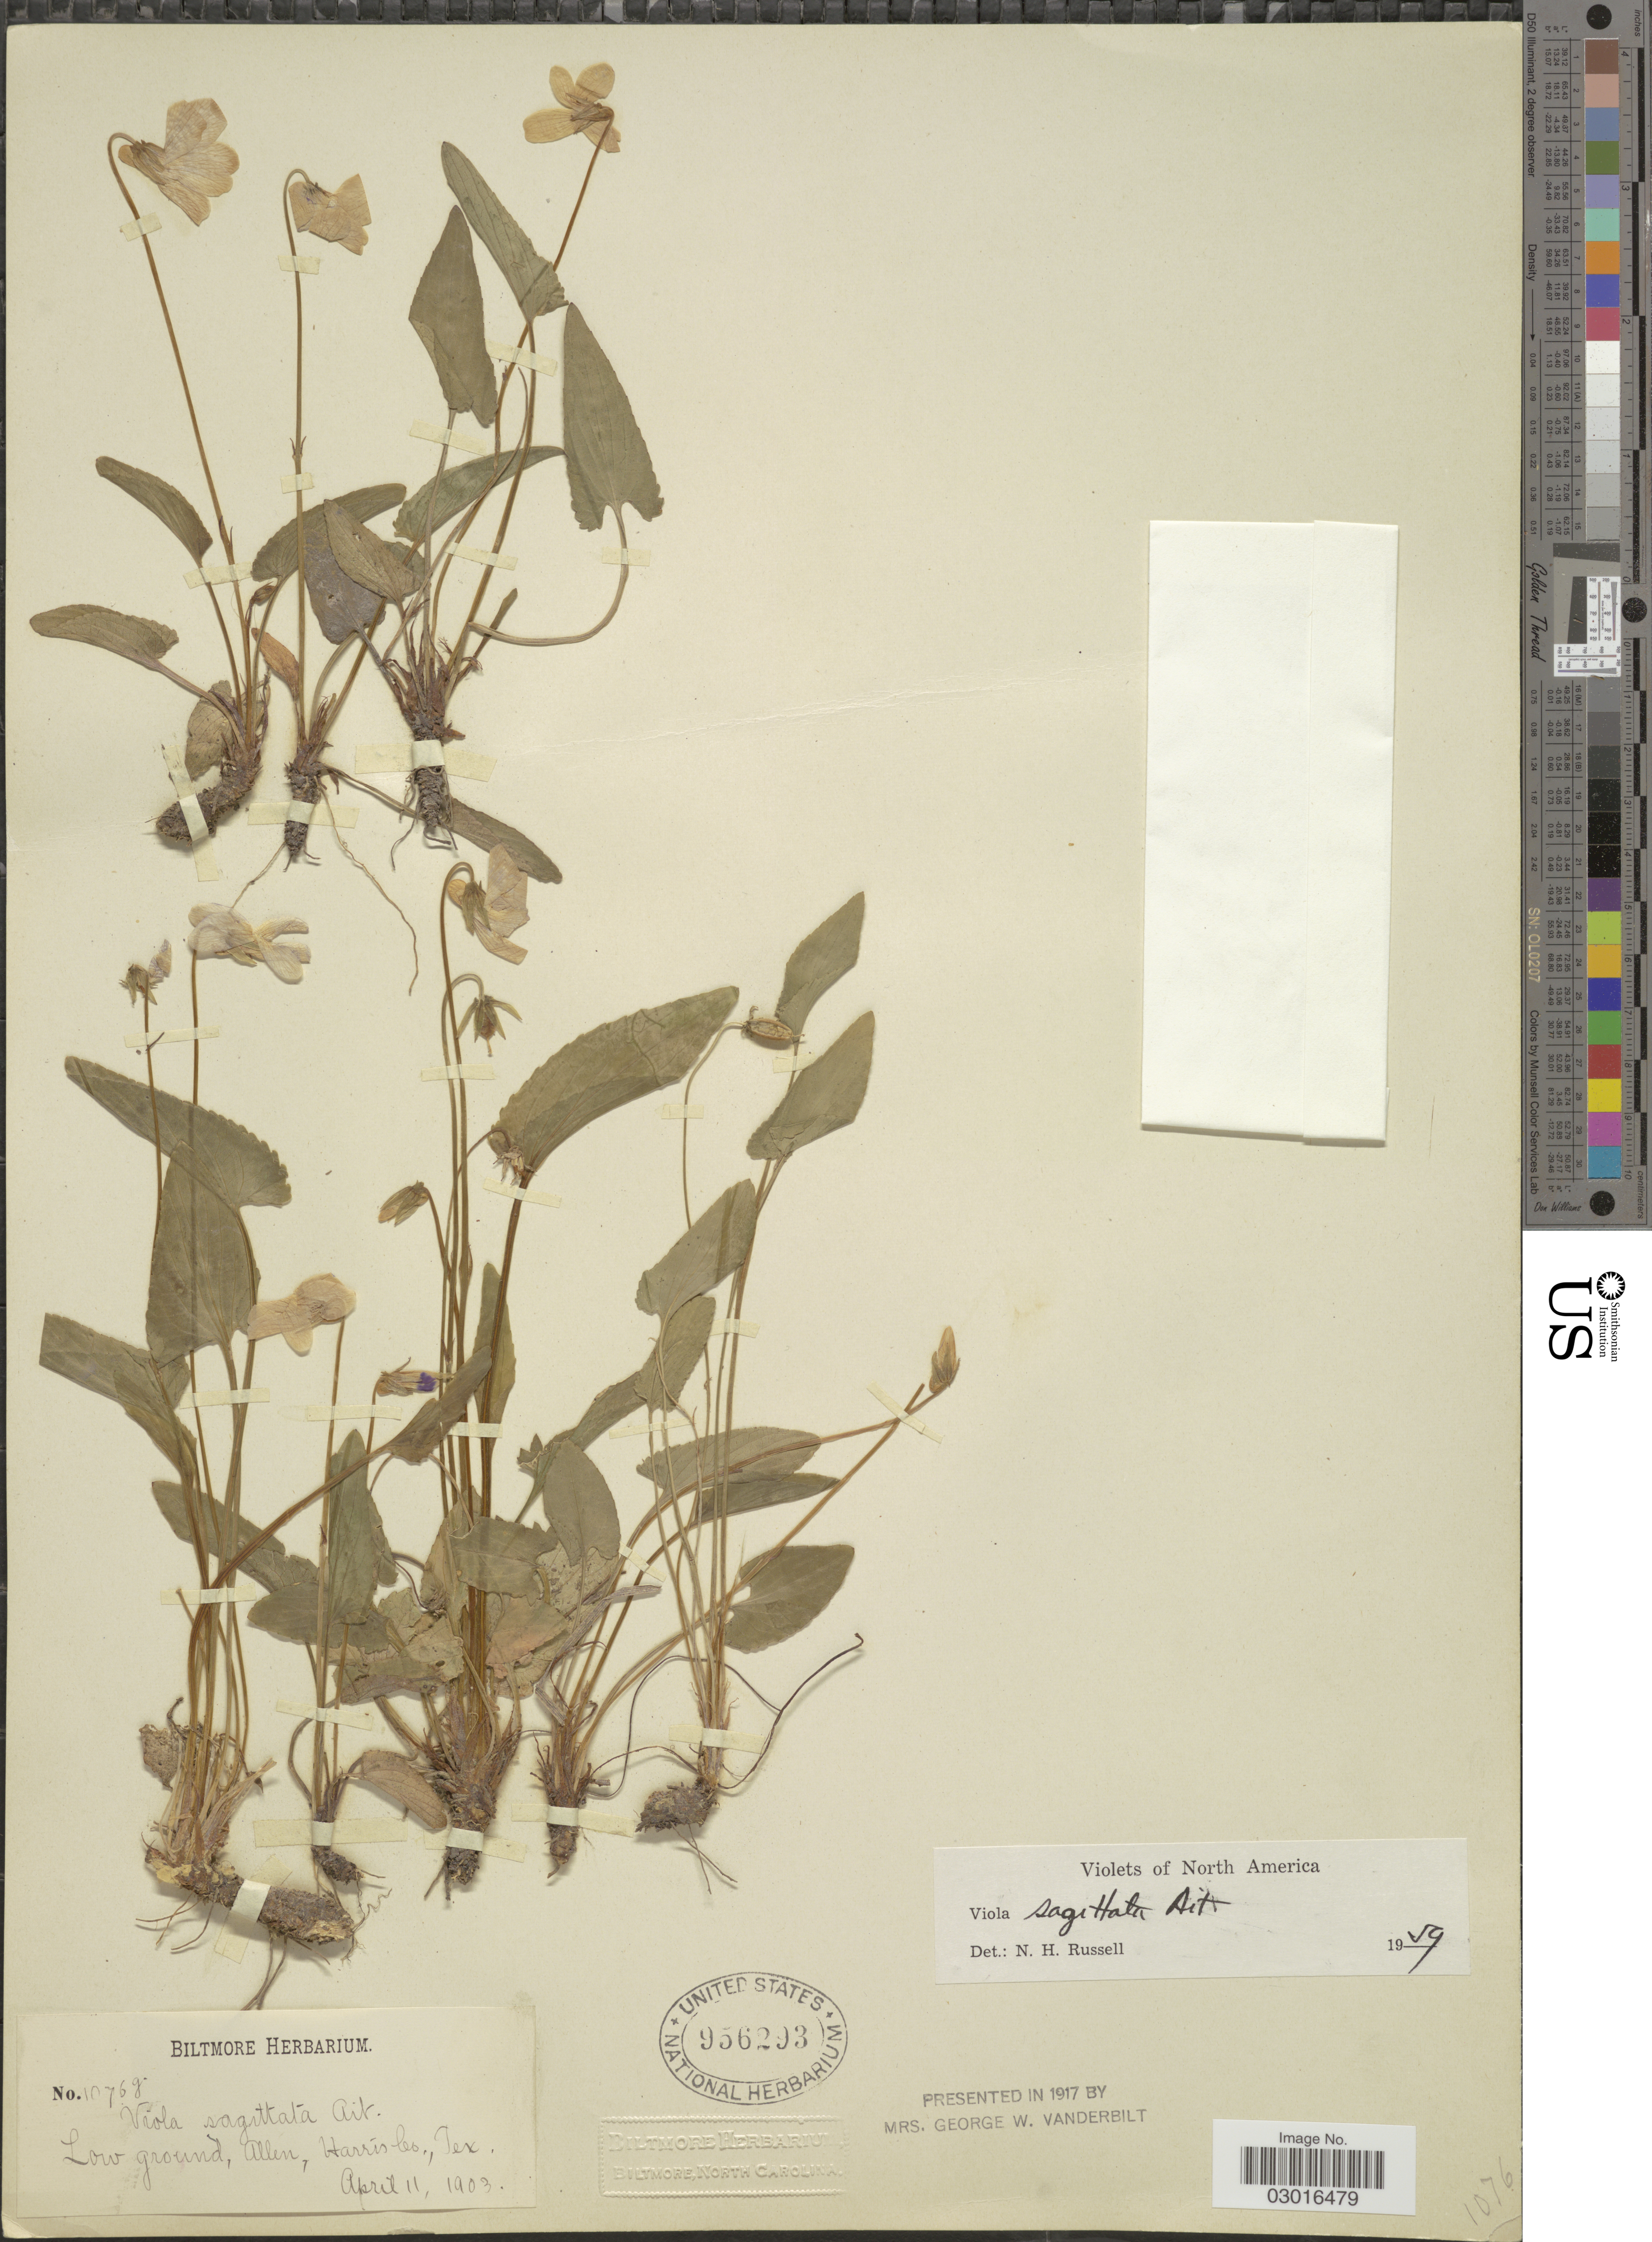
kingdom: Plantae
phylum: Tracheophyta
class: Magnoliopsida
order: Malpighiales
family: Violaceae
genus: Viola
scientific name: Viola sagittata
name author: Aiton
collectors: ex herb. Biltmore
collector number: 1076g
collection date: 1903-04-11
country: United States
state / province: Texas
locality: Allen, Harris Co., Tex.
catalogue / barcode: US 956293